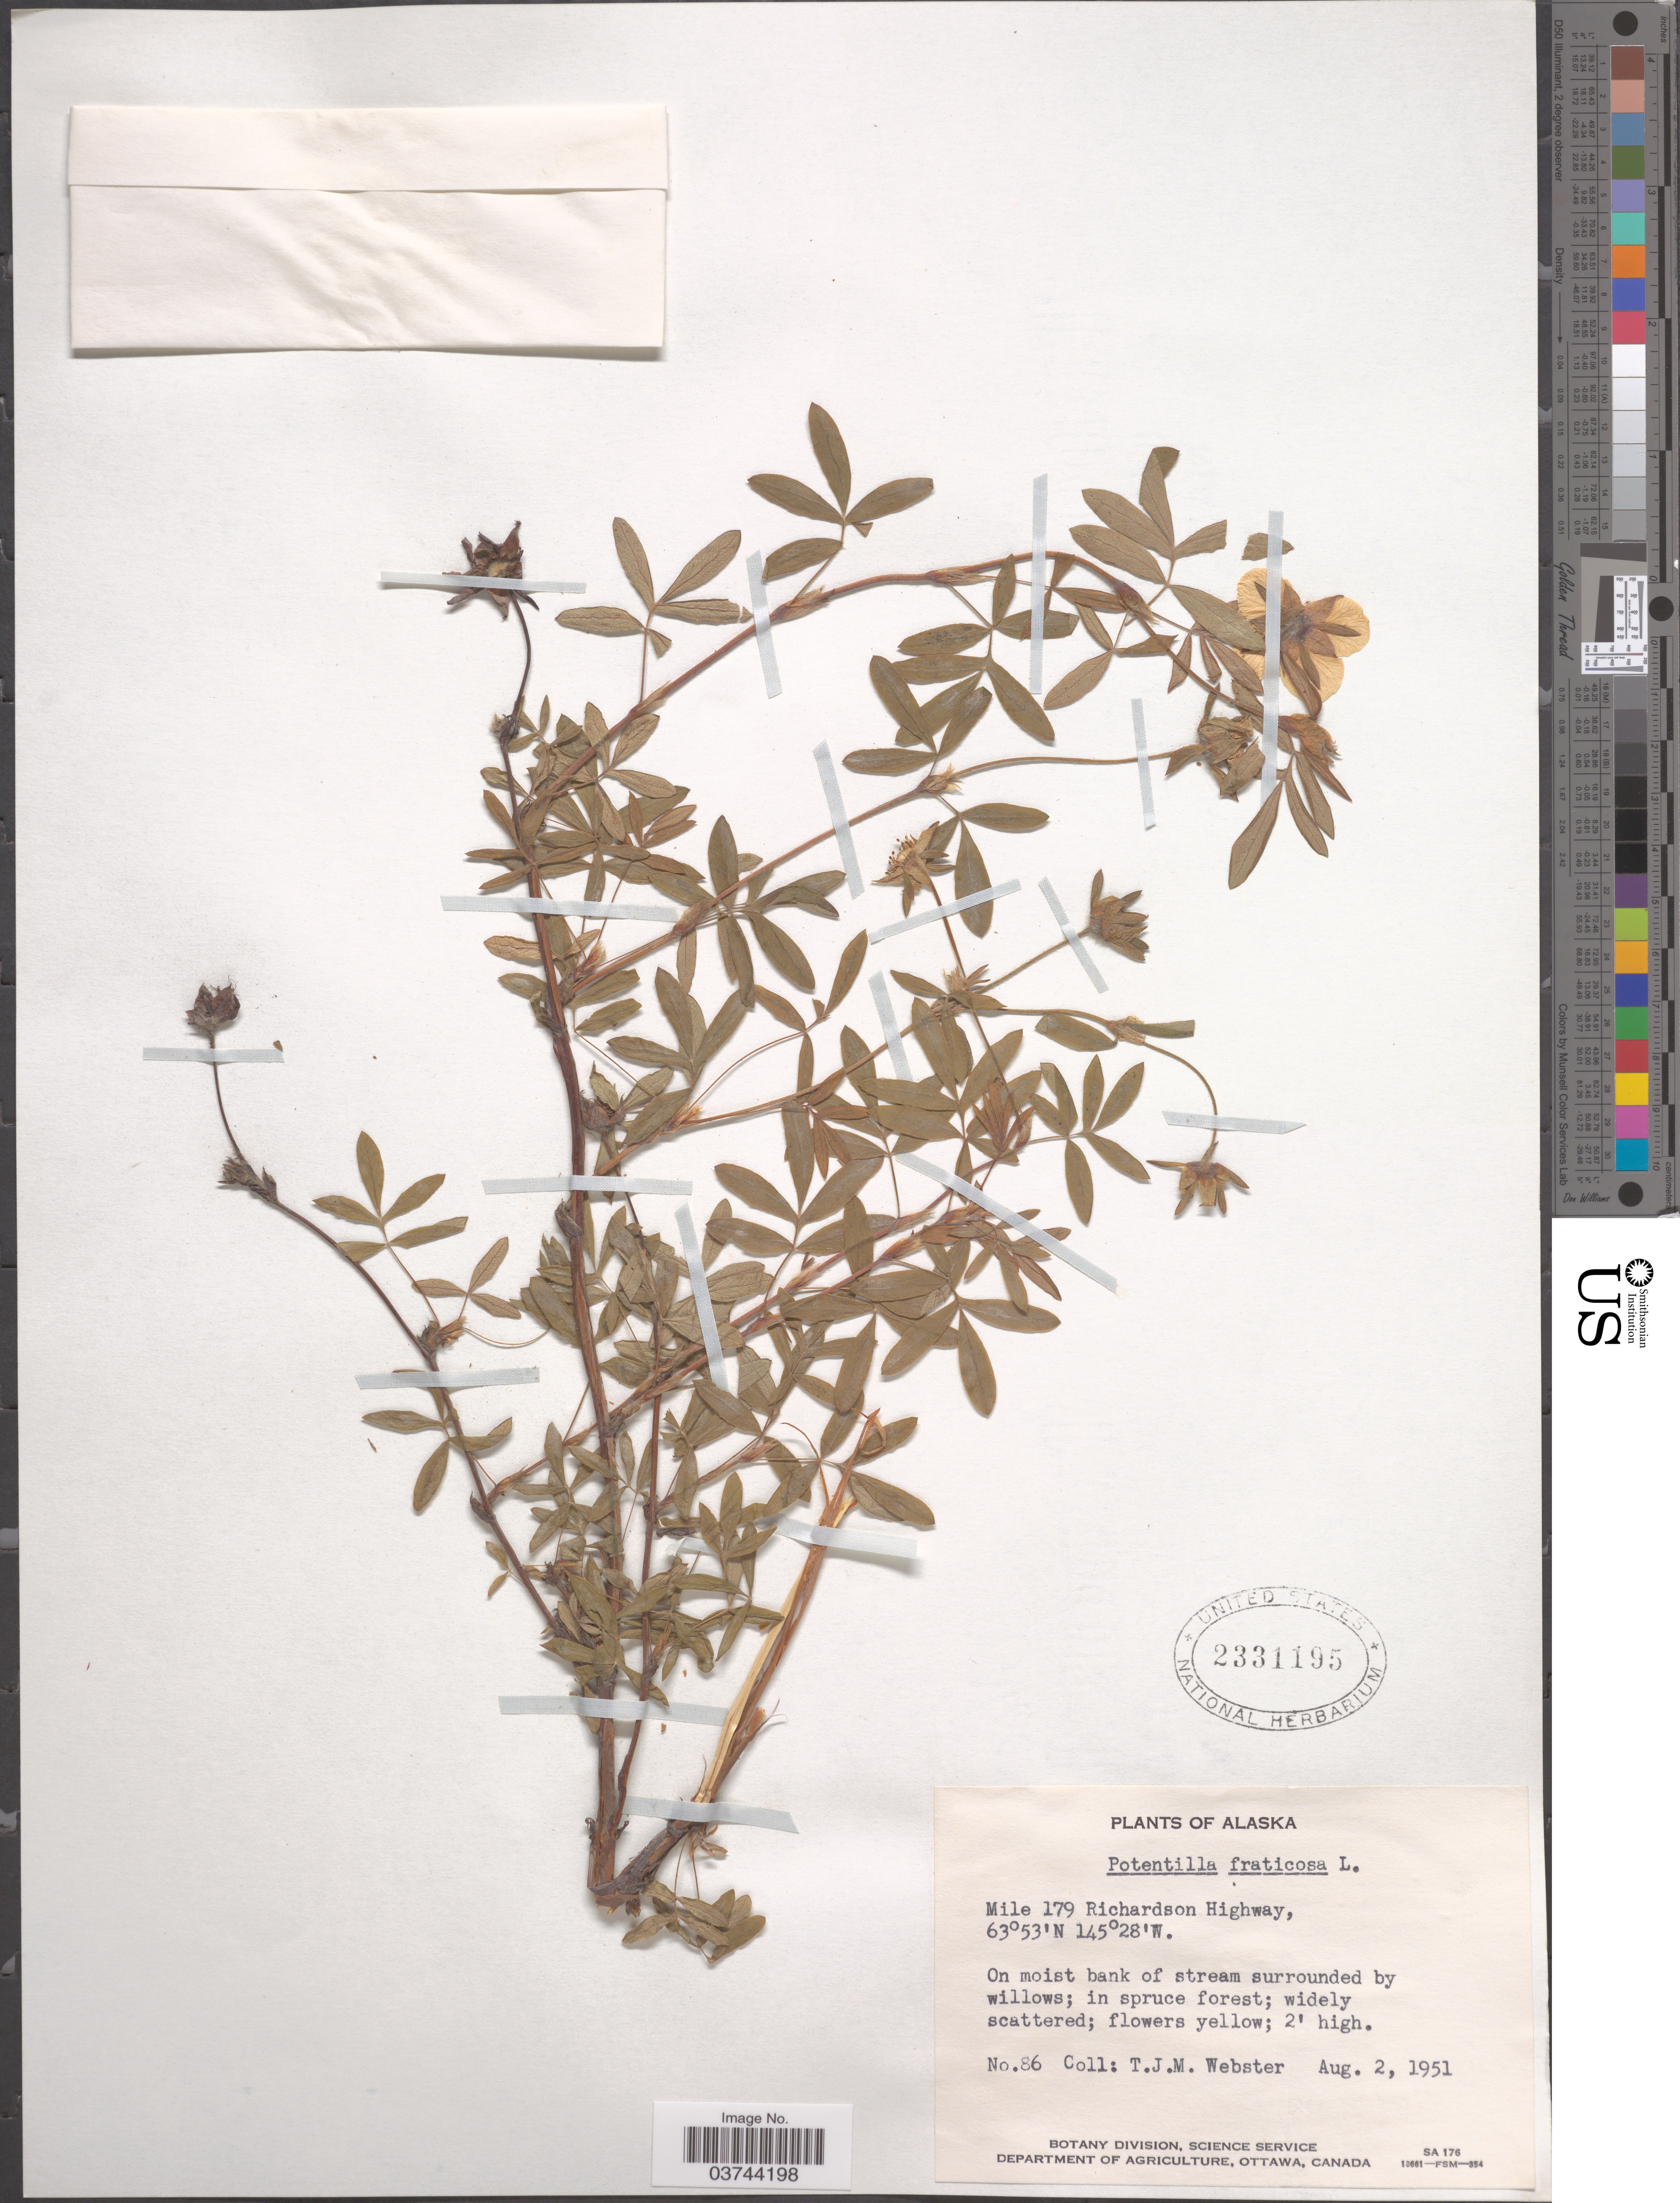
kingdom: Plantae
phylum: Tracheophyta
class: Magnoliopsida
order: Rosales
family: Rosaceae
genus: Dasiphora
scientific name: Dasiphora fruticosa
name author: (L.) Rydb.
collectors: T. J. Webster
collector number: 86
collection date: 1951-08-02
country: United States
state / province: Alaska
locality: Mile 179 Richardson Highway.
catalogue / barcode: US 2331195